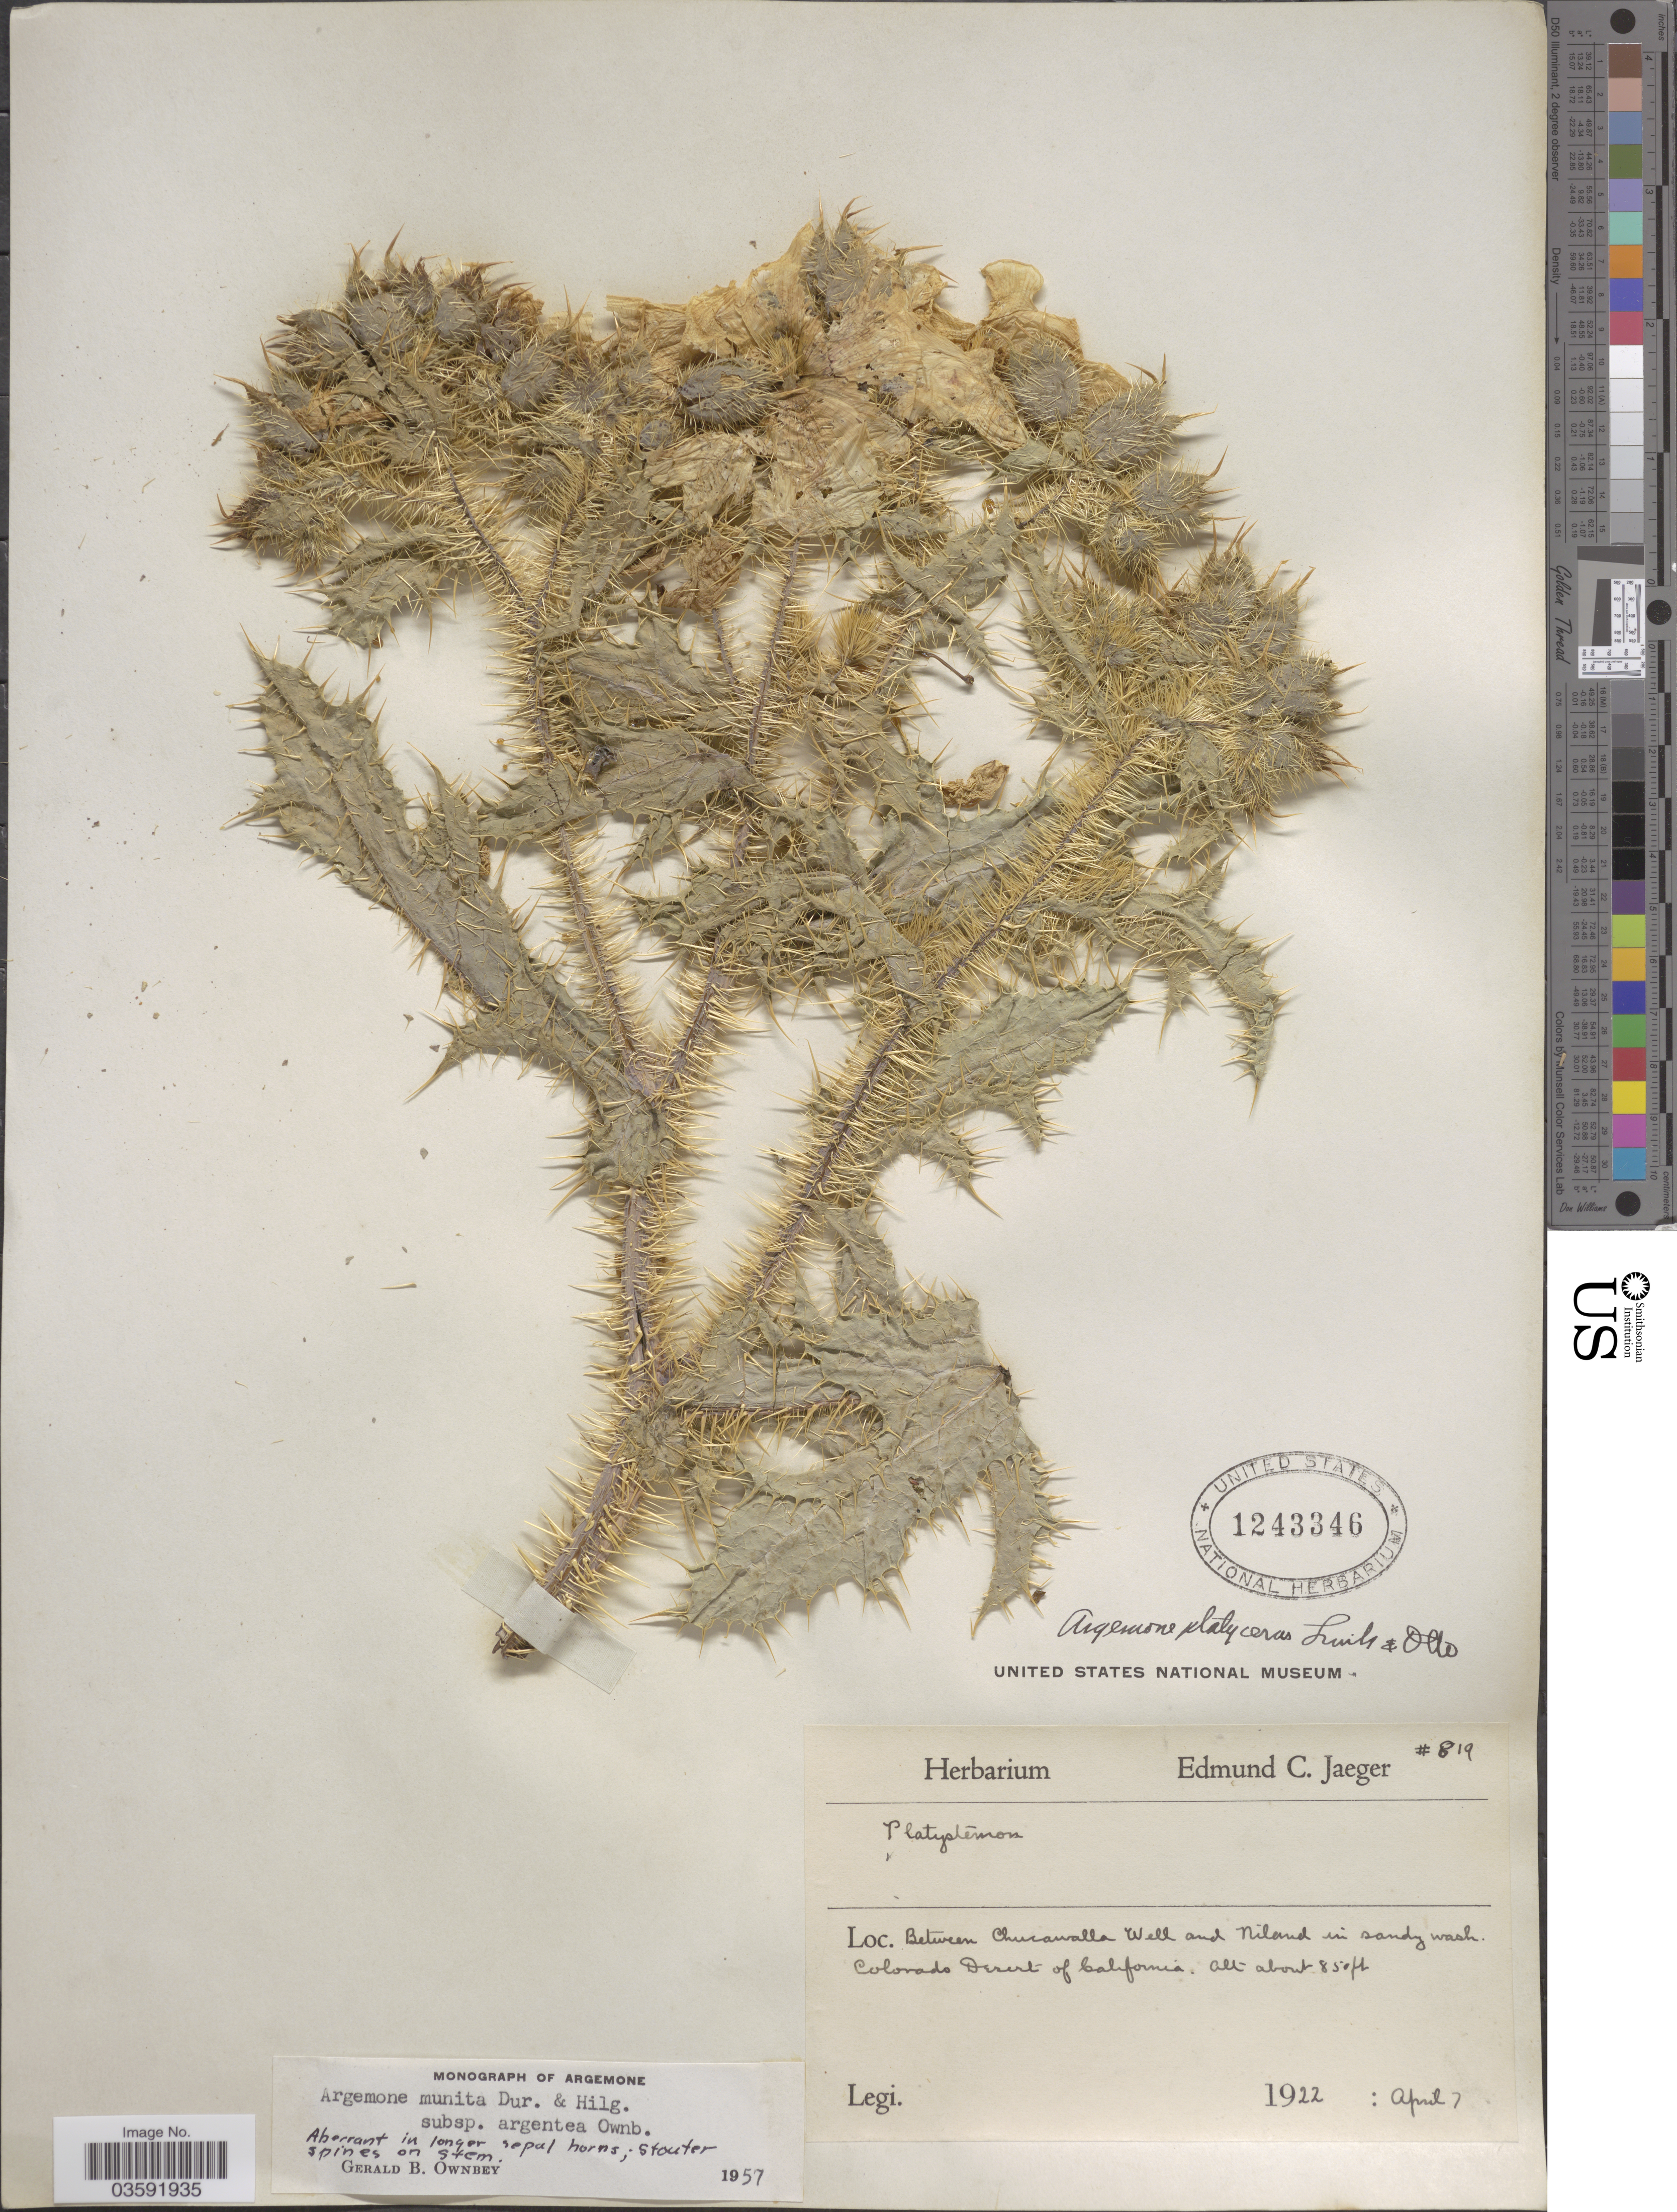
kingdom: Plantae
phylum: Tracheophyta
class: Magnoliopsida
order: Ranunculales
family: Papaveraceae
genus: Argemone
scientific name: Argemone munita subsp. argentea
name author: G.B. Ownbey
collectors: ex herb. E.C. Jaeger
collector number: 819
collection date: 1922-04-07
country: United States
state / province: California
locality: Between Chucawalla Well and Niland in sandy wash. Colorado Desert of California.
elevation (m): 259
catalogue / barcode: US 1243346